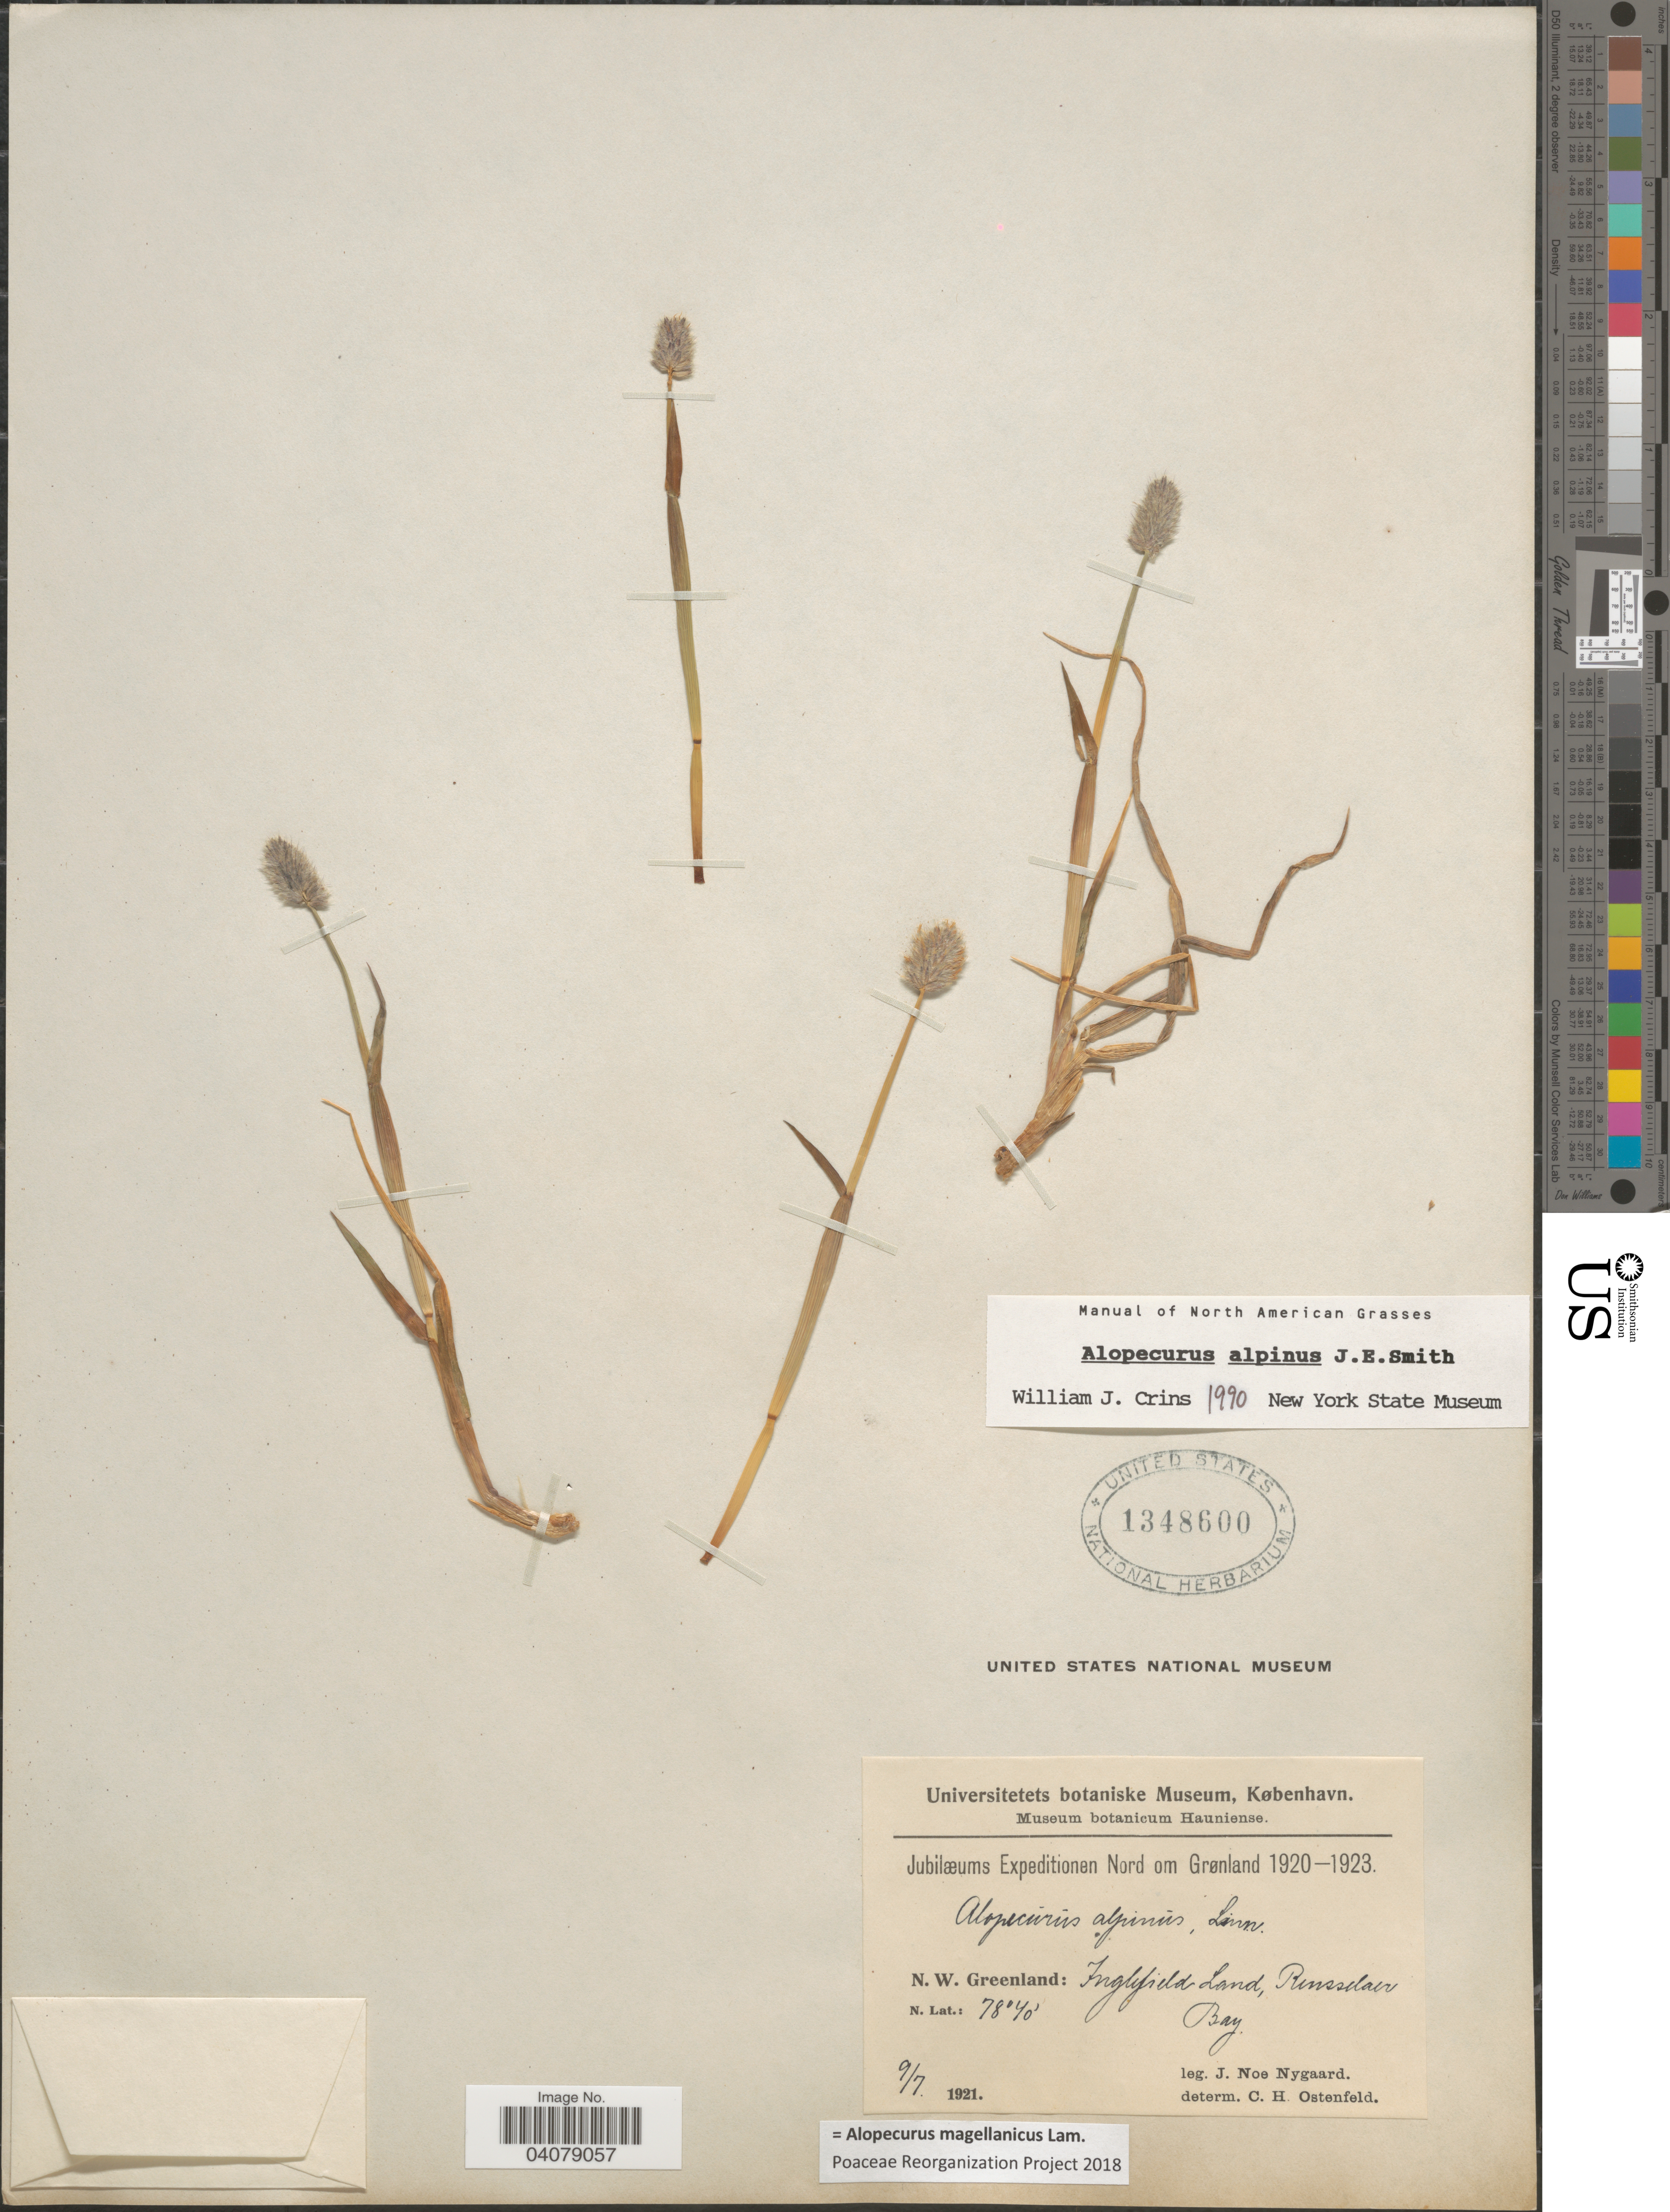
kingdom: Plantae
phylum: Tracheophyta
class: Liliopsida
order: Poales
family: Poaceae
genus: Alopecurus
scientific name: Alopecurus magellanicus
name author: Lam.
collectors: J. Nygaard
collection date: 1921-07-09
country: Greenland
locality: Jubilæums Expeditionen Nord om Grønland 1920-1923. N. W. Greenland: Inglifield Land, Rensselaer Bay.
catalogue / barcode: US 1348600